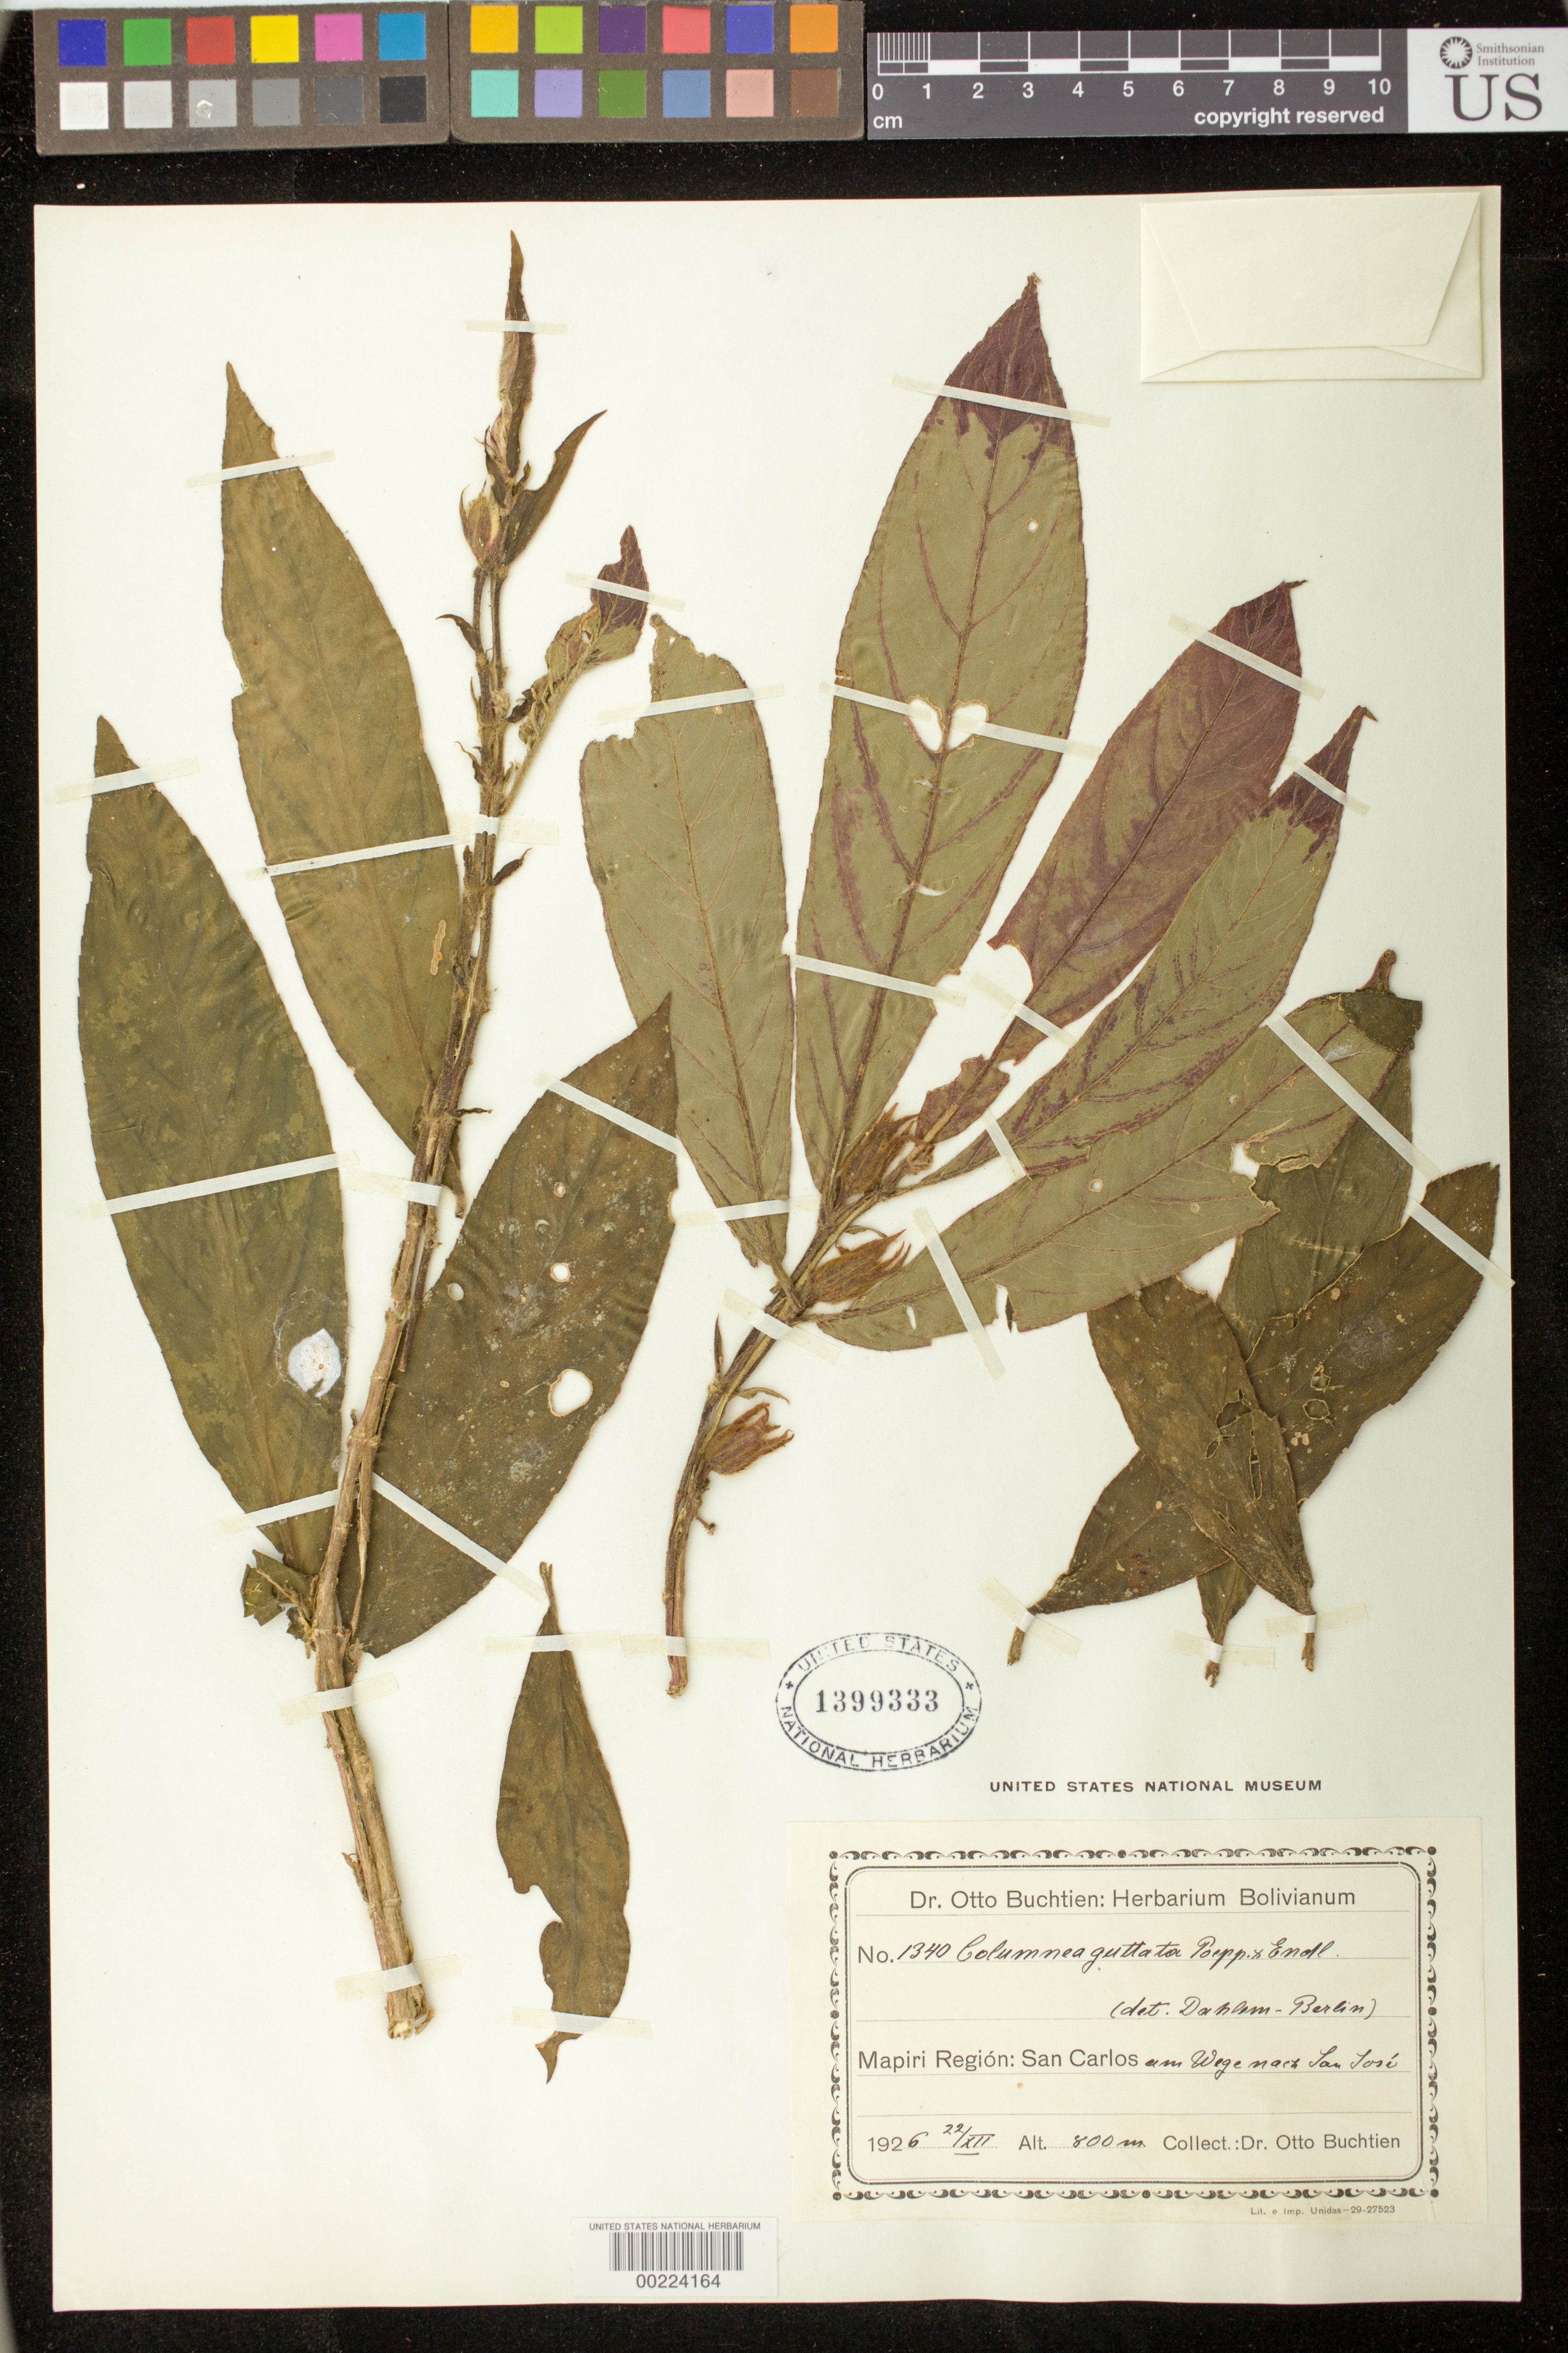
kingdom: Plantae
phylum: Tracheophyta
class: Magnoliopsida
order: Lamiales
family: Gesneriaceae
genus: Columnea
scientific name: Columnea guttata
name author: Poepp.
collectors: O. Buchtien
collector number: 1340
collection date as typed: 22 Dec 1926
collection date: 1926-12-22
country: Bolivia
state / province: La Paz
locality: Mapiri region, San Carlos ...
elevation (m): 800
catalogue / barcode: US 1399333